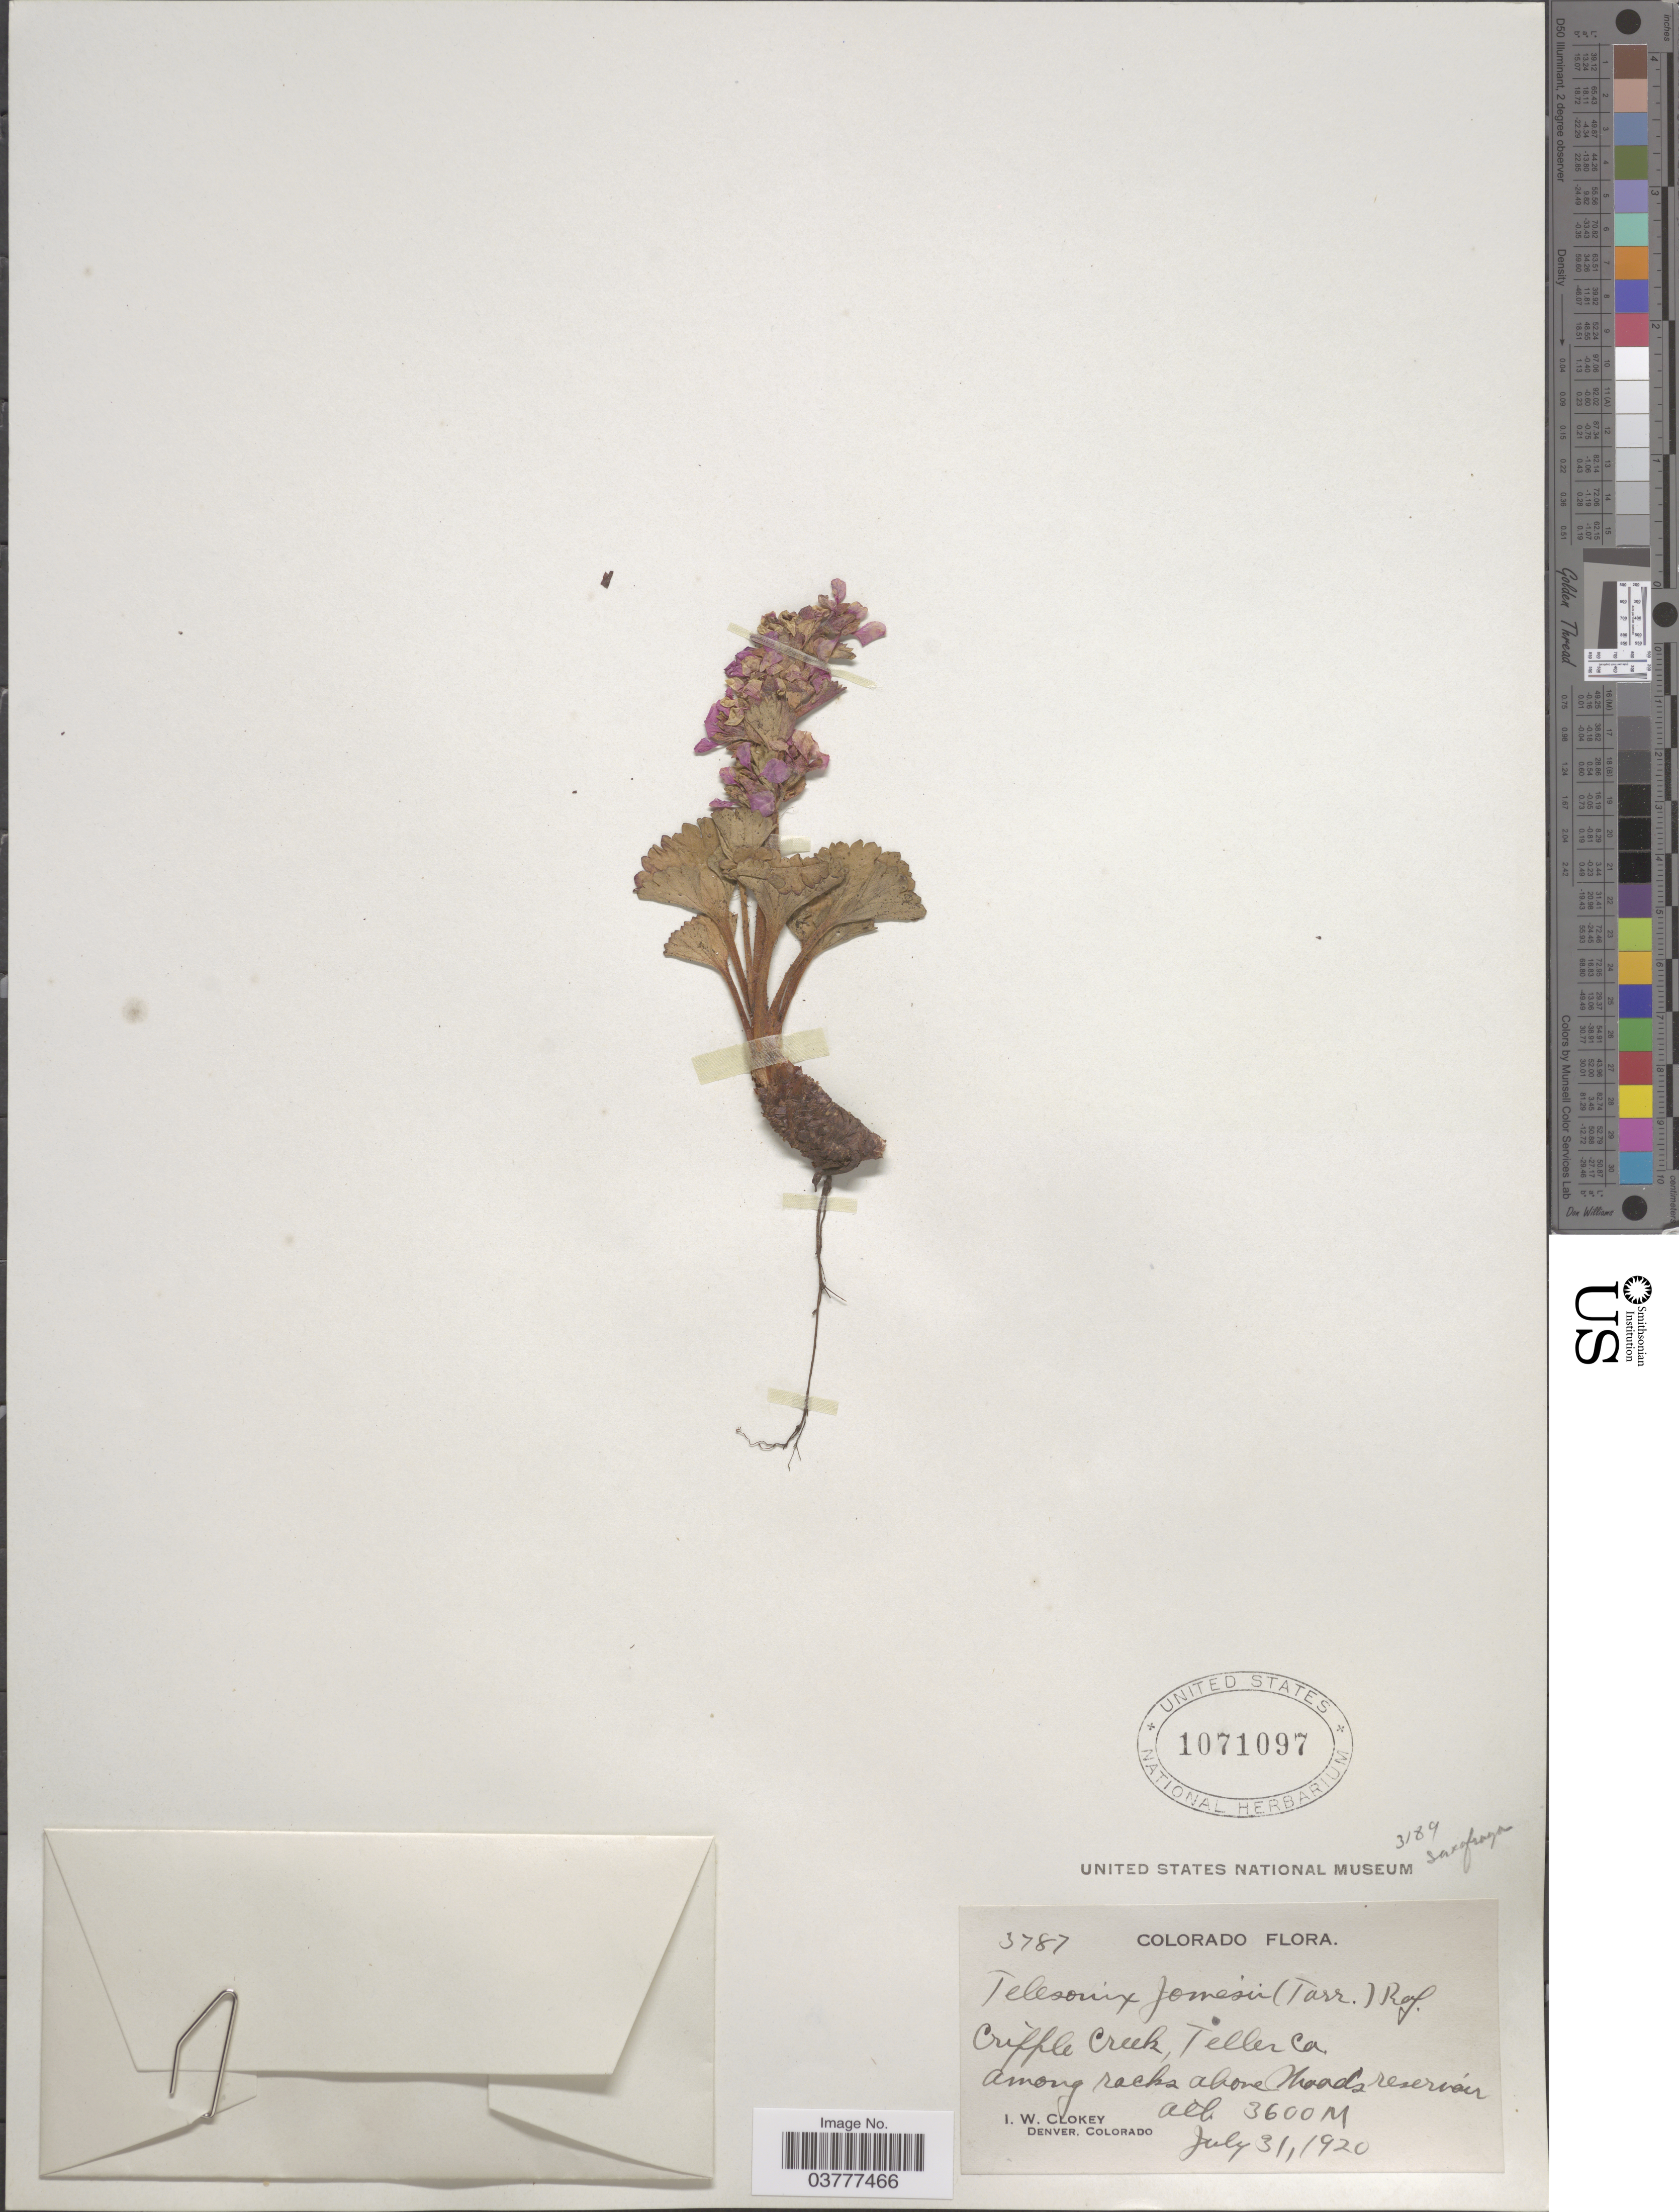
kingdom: Plantae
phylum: Tracheophyta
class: Magnoliopsida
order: Saxifragales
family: Saxifragaceae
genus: Telesonix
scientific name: Telesonix jamesii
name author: (Torr.) Raf.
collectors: I. W. Clokey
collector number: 3787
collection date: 1920-07-31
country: United States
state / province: Colorado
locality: Cripple Creek, Teller Co. among rocks above Woods reservoir.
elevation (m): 3600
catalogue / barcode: US 1071097